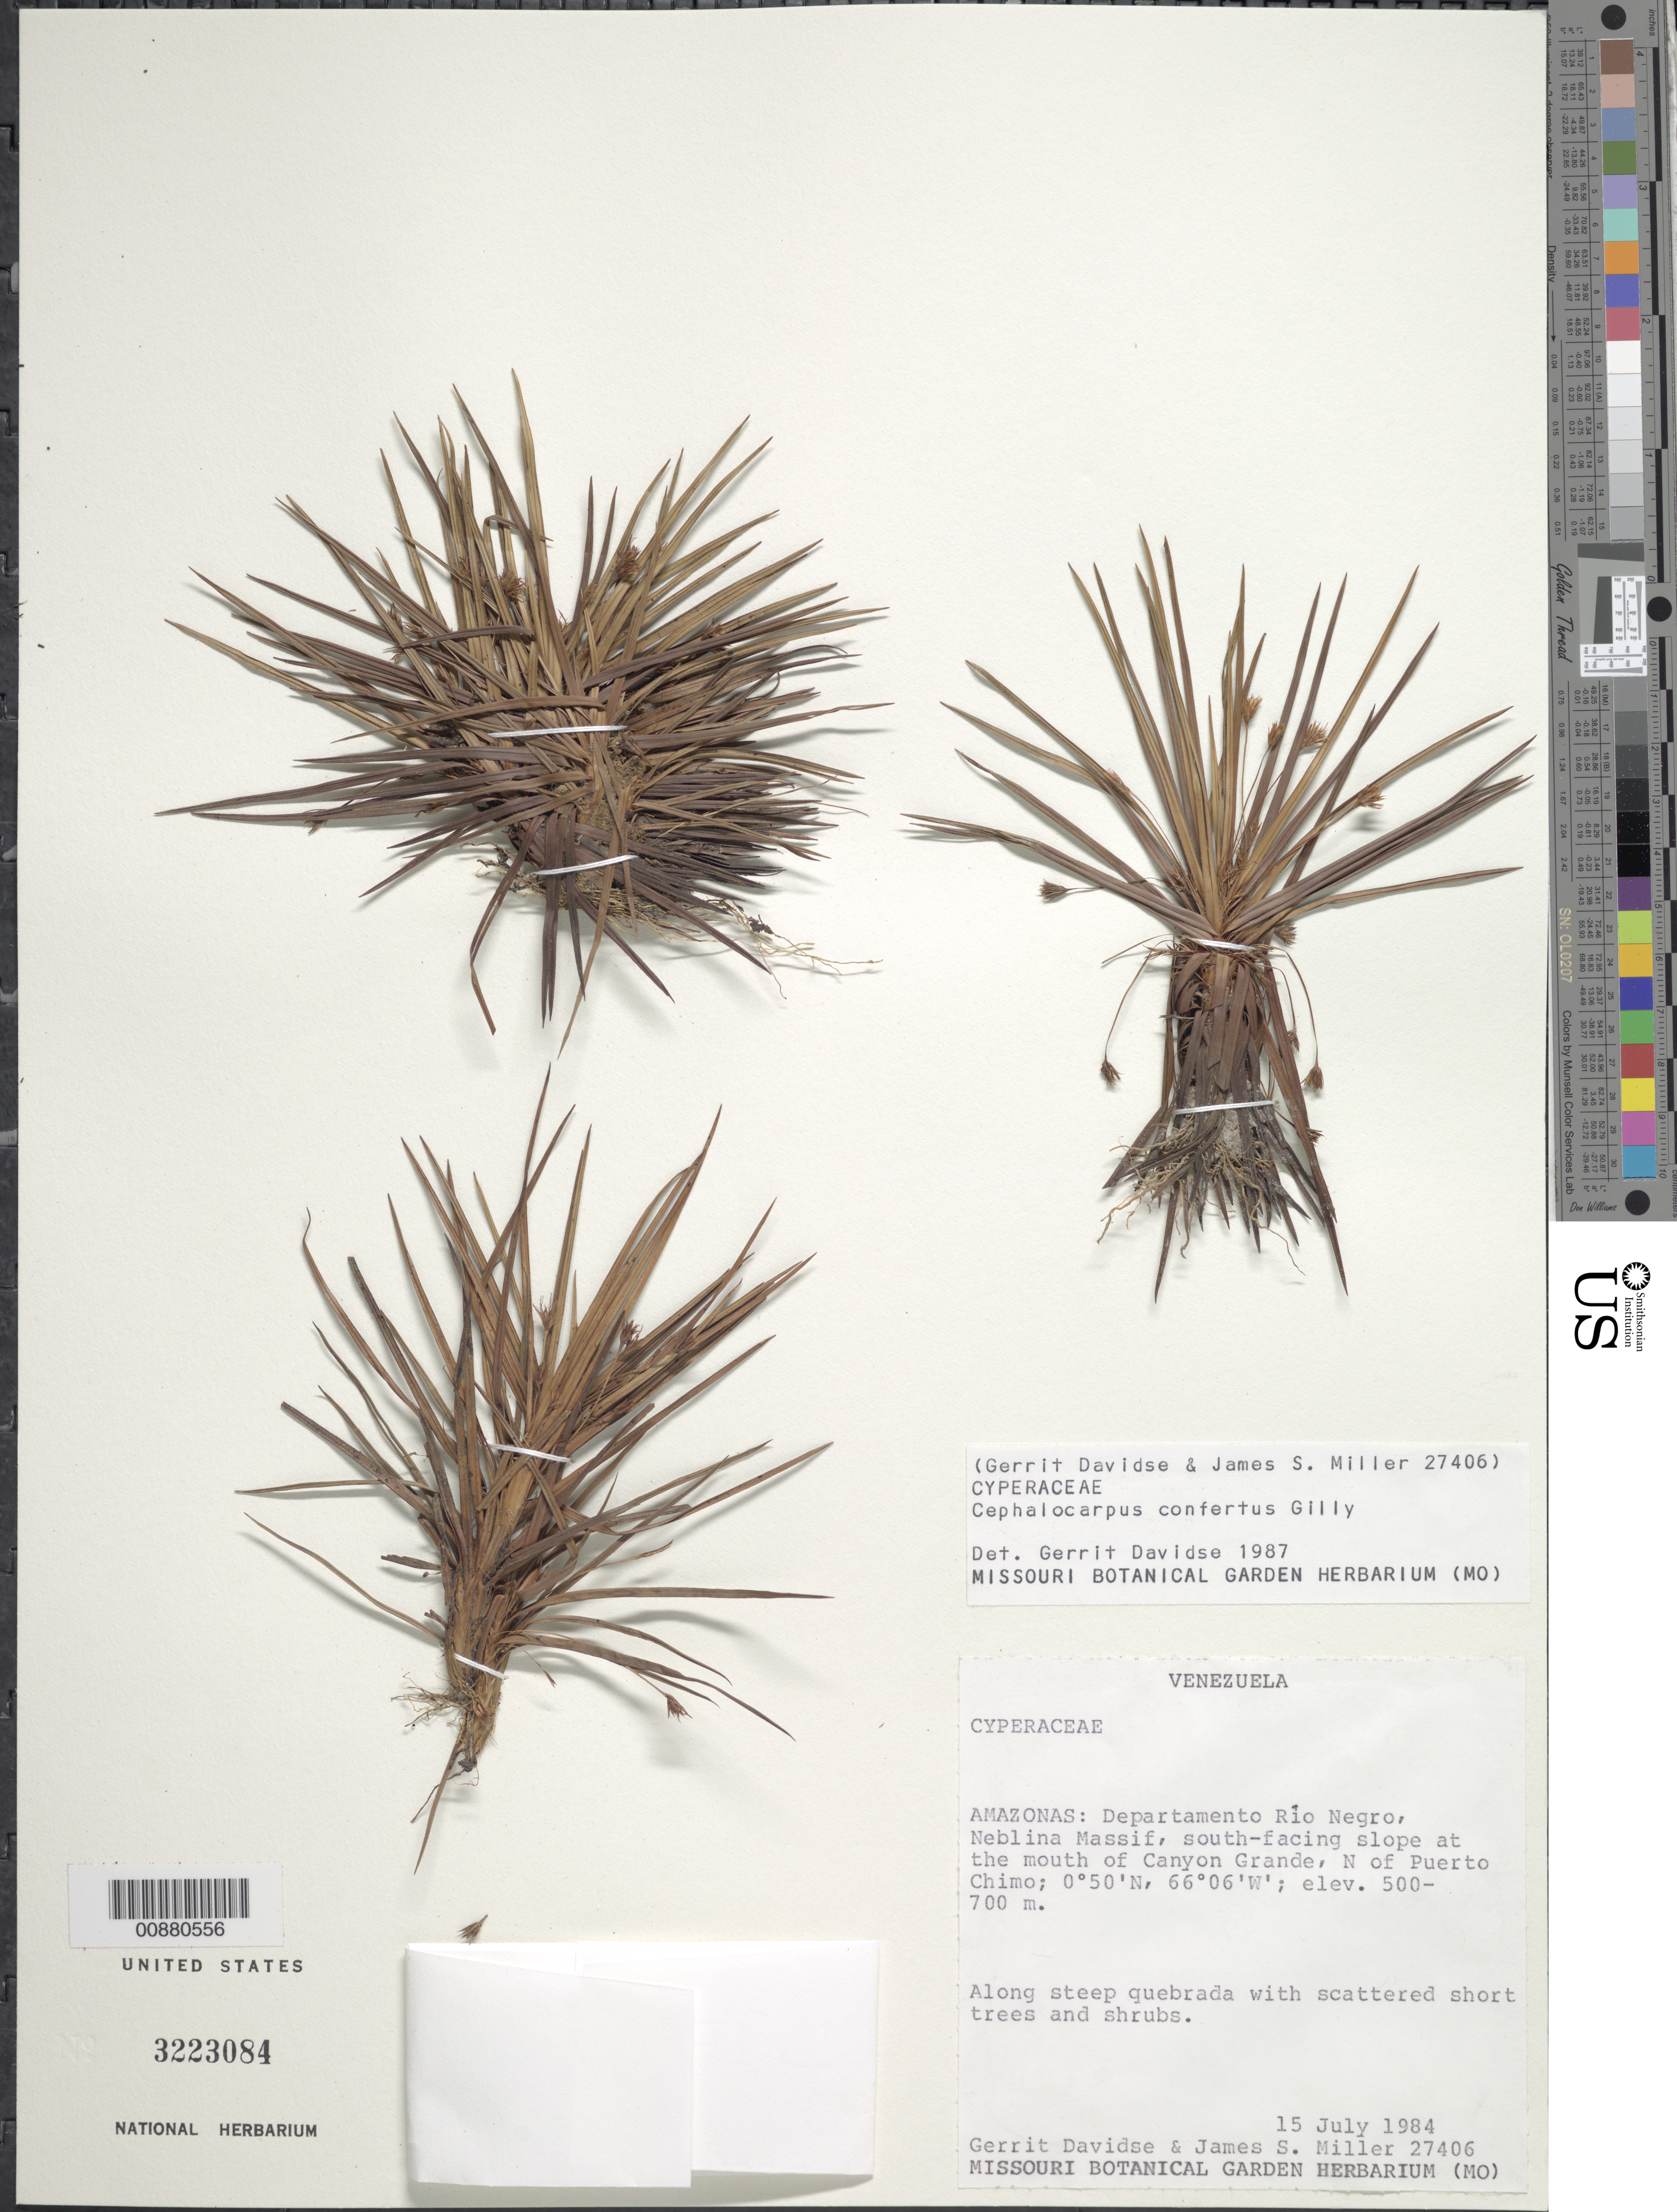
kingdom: Plantae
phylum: Tracheophyta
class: Liliopsida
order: Poales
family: Cyperaceae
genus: Cephalocarpus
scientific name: Cephalocarpus confertus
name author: Gilly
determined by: Davidse, Gerrit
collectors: G. Davidse & J. S. Miller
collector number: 27406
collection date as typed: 15-Jul-84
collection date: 1984-07-15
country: Venezuela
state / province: Amazonas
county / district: Río Negro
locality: Neblina Massif, Canyon Grande, N of Puerto Chimo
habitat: S-facing slope; along step quebrada with scattered short trees and shrubs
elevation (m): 500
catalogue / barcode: US 3223084